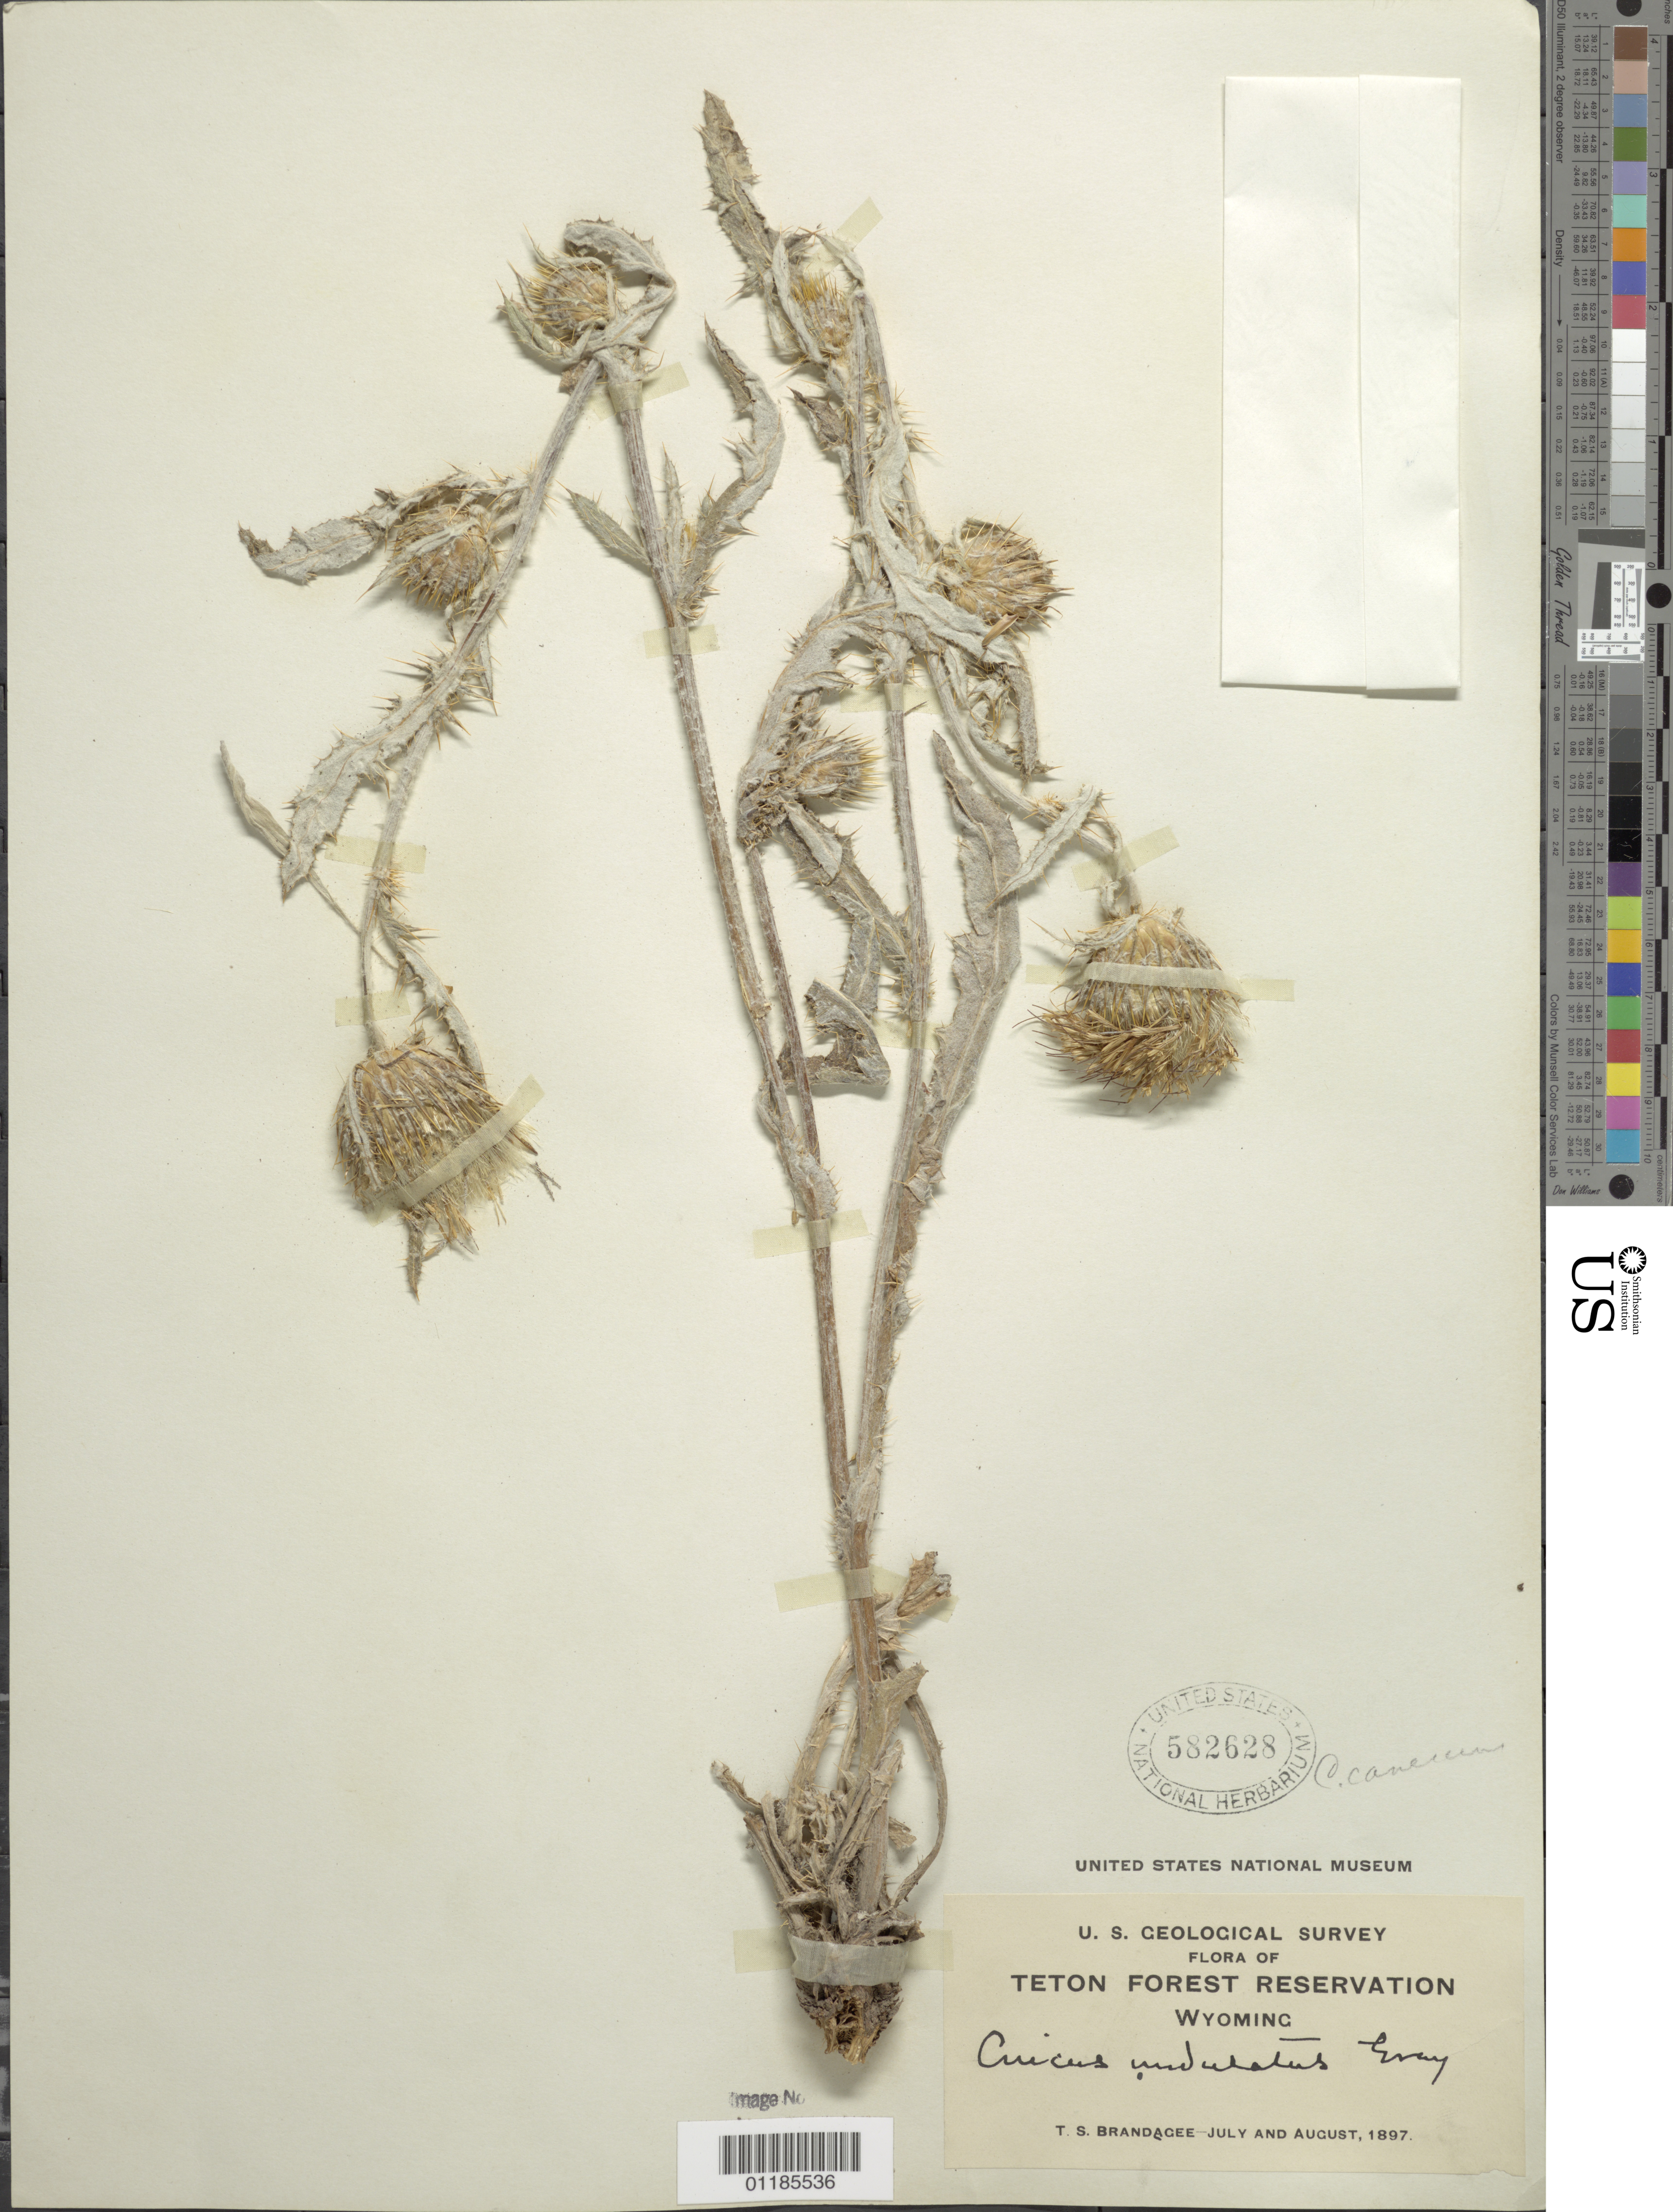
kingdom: Plantae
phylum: Tracheophyta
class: Magnoliopsida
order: Asterales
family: Asteraceae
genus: Cirsium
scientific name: Cirsium canescens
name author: Nutt.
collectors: T. S. Brandegee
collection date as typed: Jul 1897 to -- Aug 1897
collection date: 1897-07/1897-08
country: United States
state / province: Wyoming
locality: Teton Forest Reservation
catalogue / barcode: US 582628